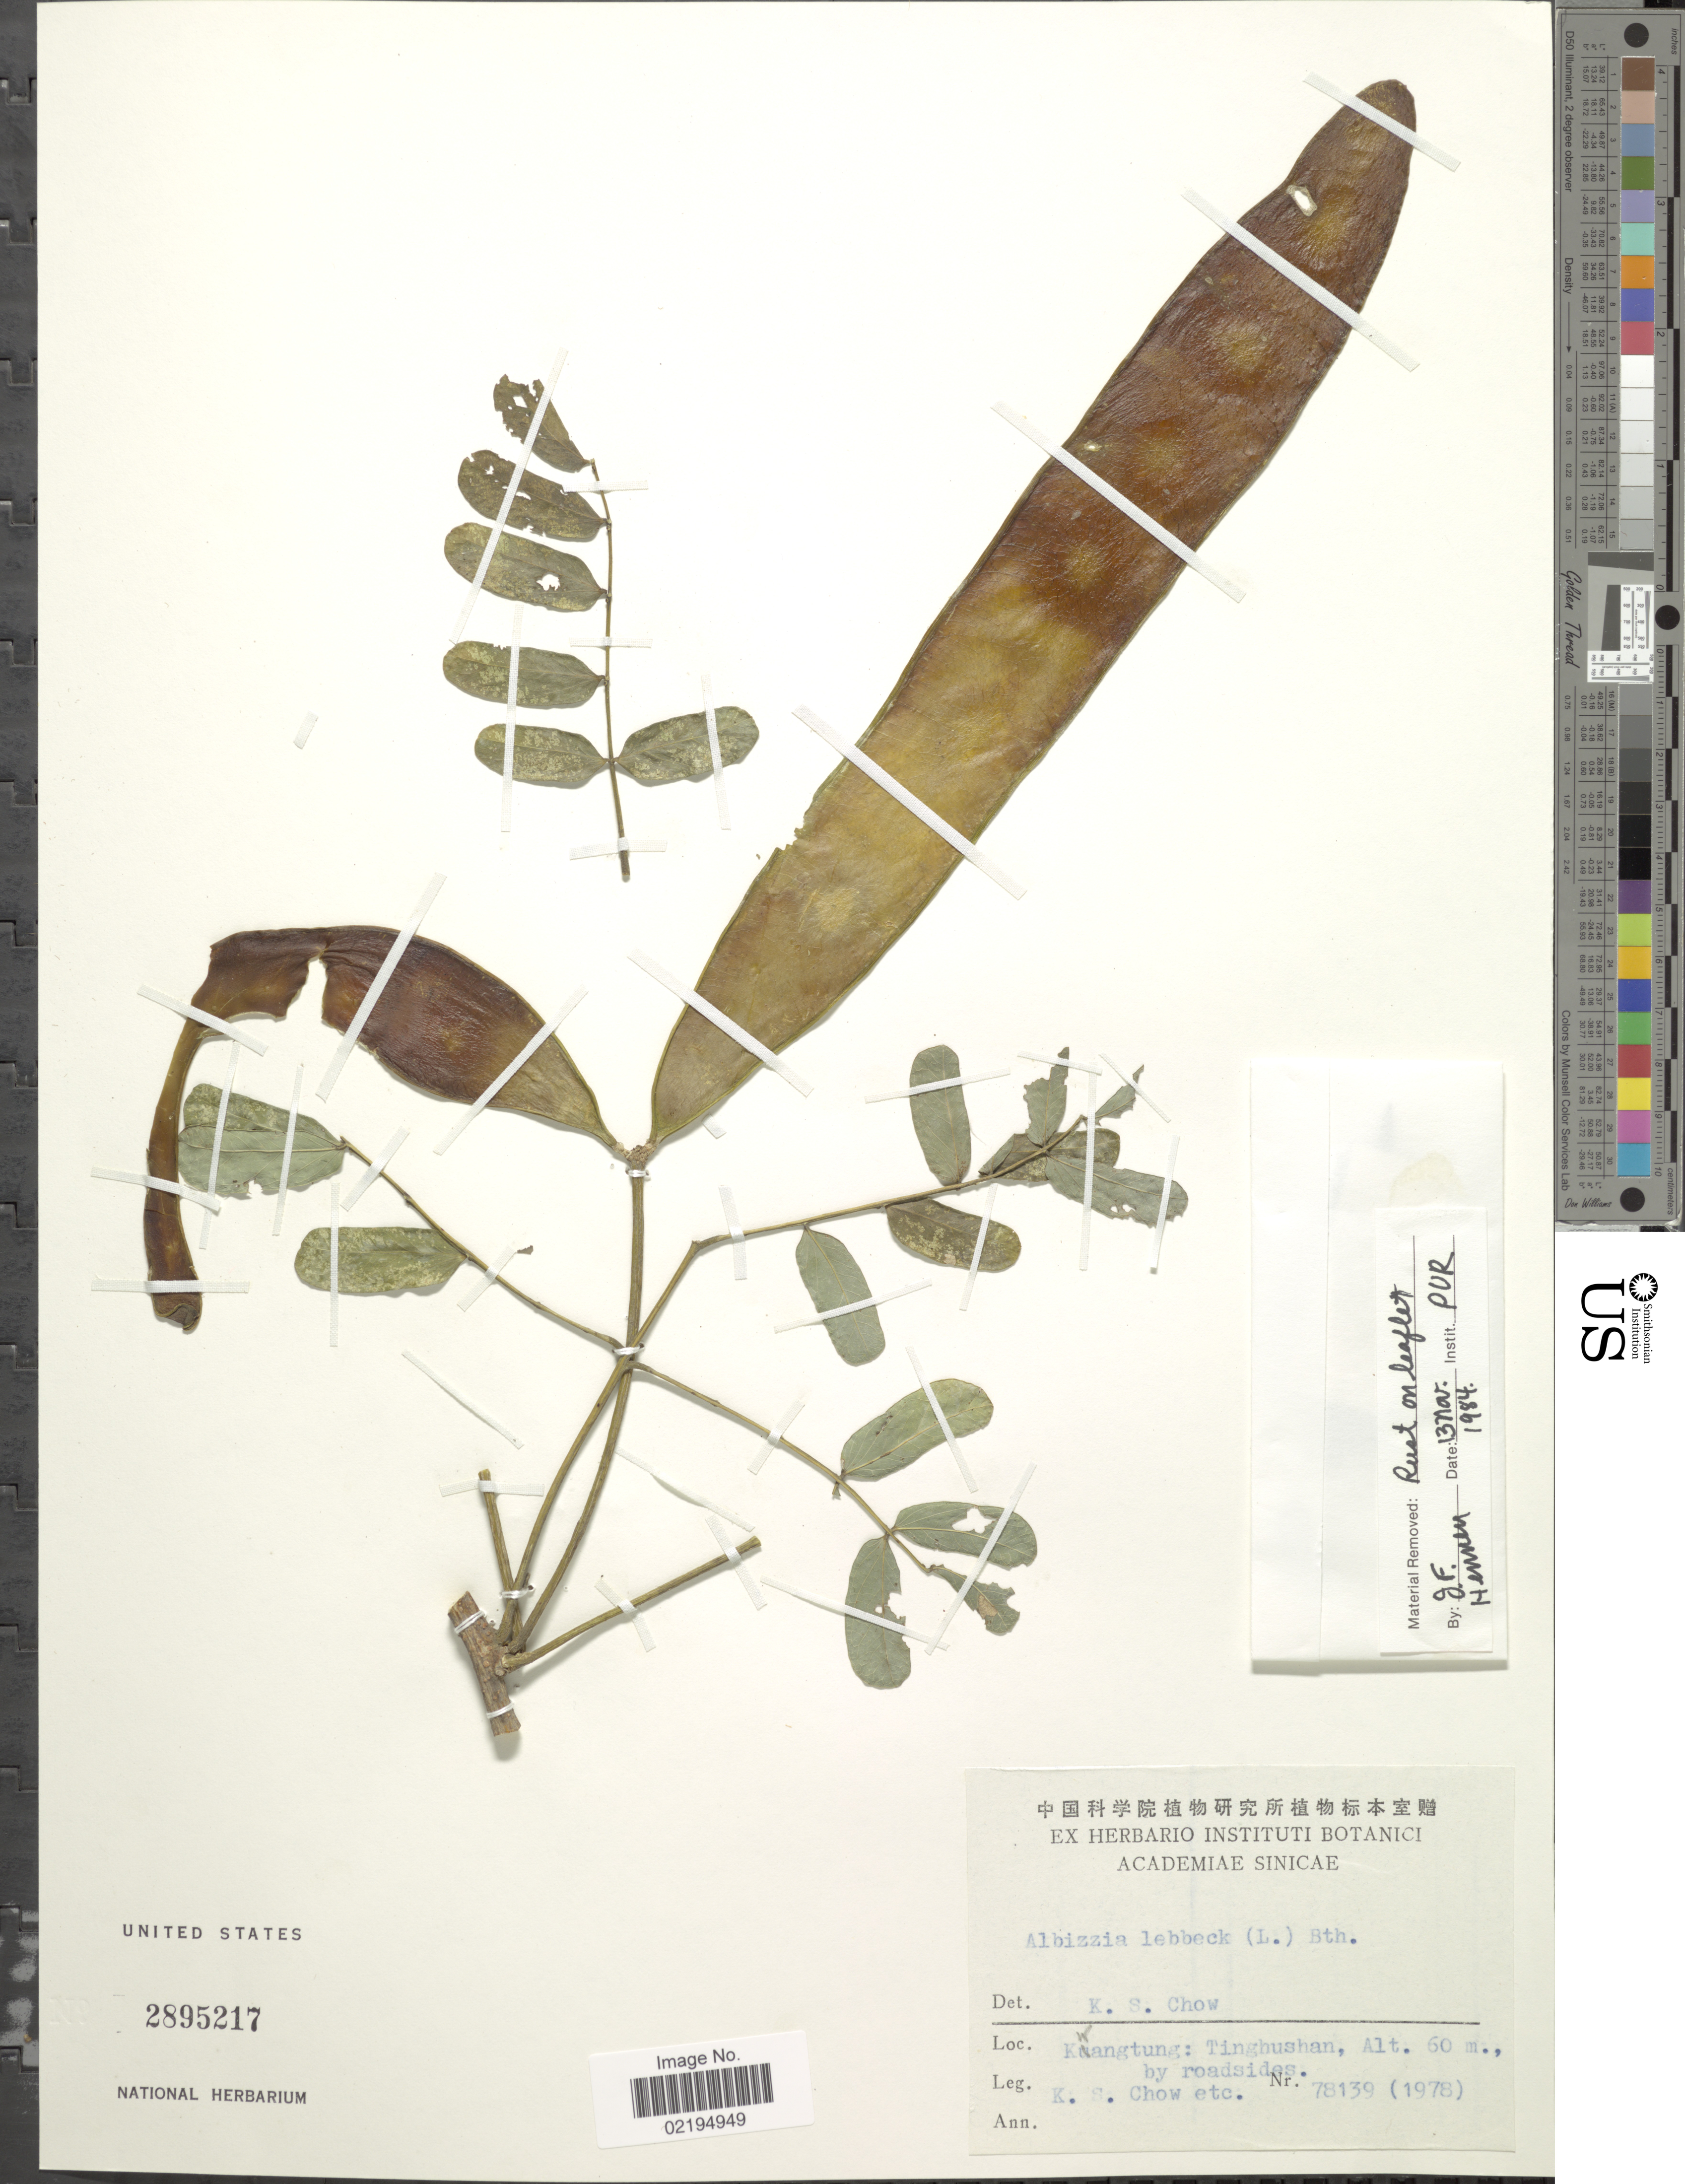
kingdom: Plantae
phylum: Tracheophyta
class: Magnoliopsida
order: Fabales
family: Fabaceae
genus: Albizia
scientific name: Albizia lebbeck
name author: (L.) Benth.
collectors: K. S. Chow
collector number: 78139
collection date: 1978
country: China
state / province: Guangdong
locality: Kwangtung: Tinghushan, by roadside.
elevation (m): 60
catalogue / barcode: US 2895217